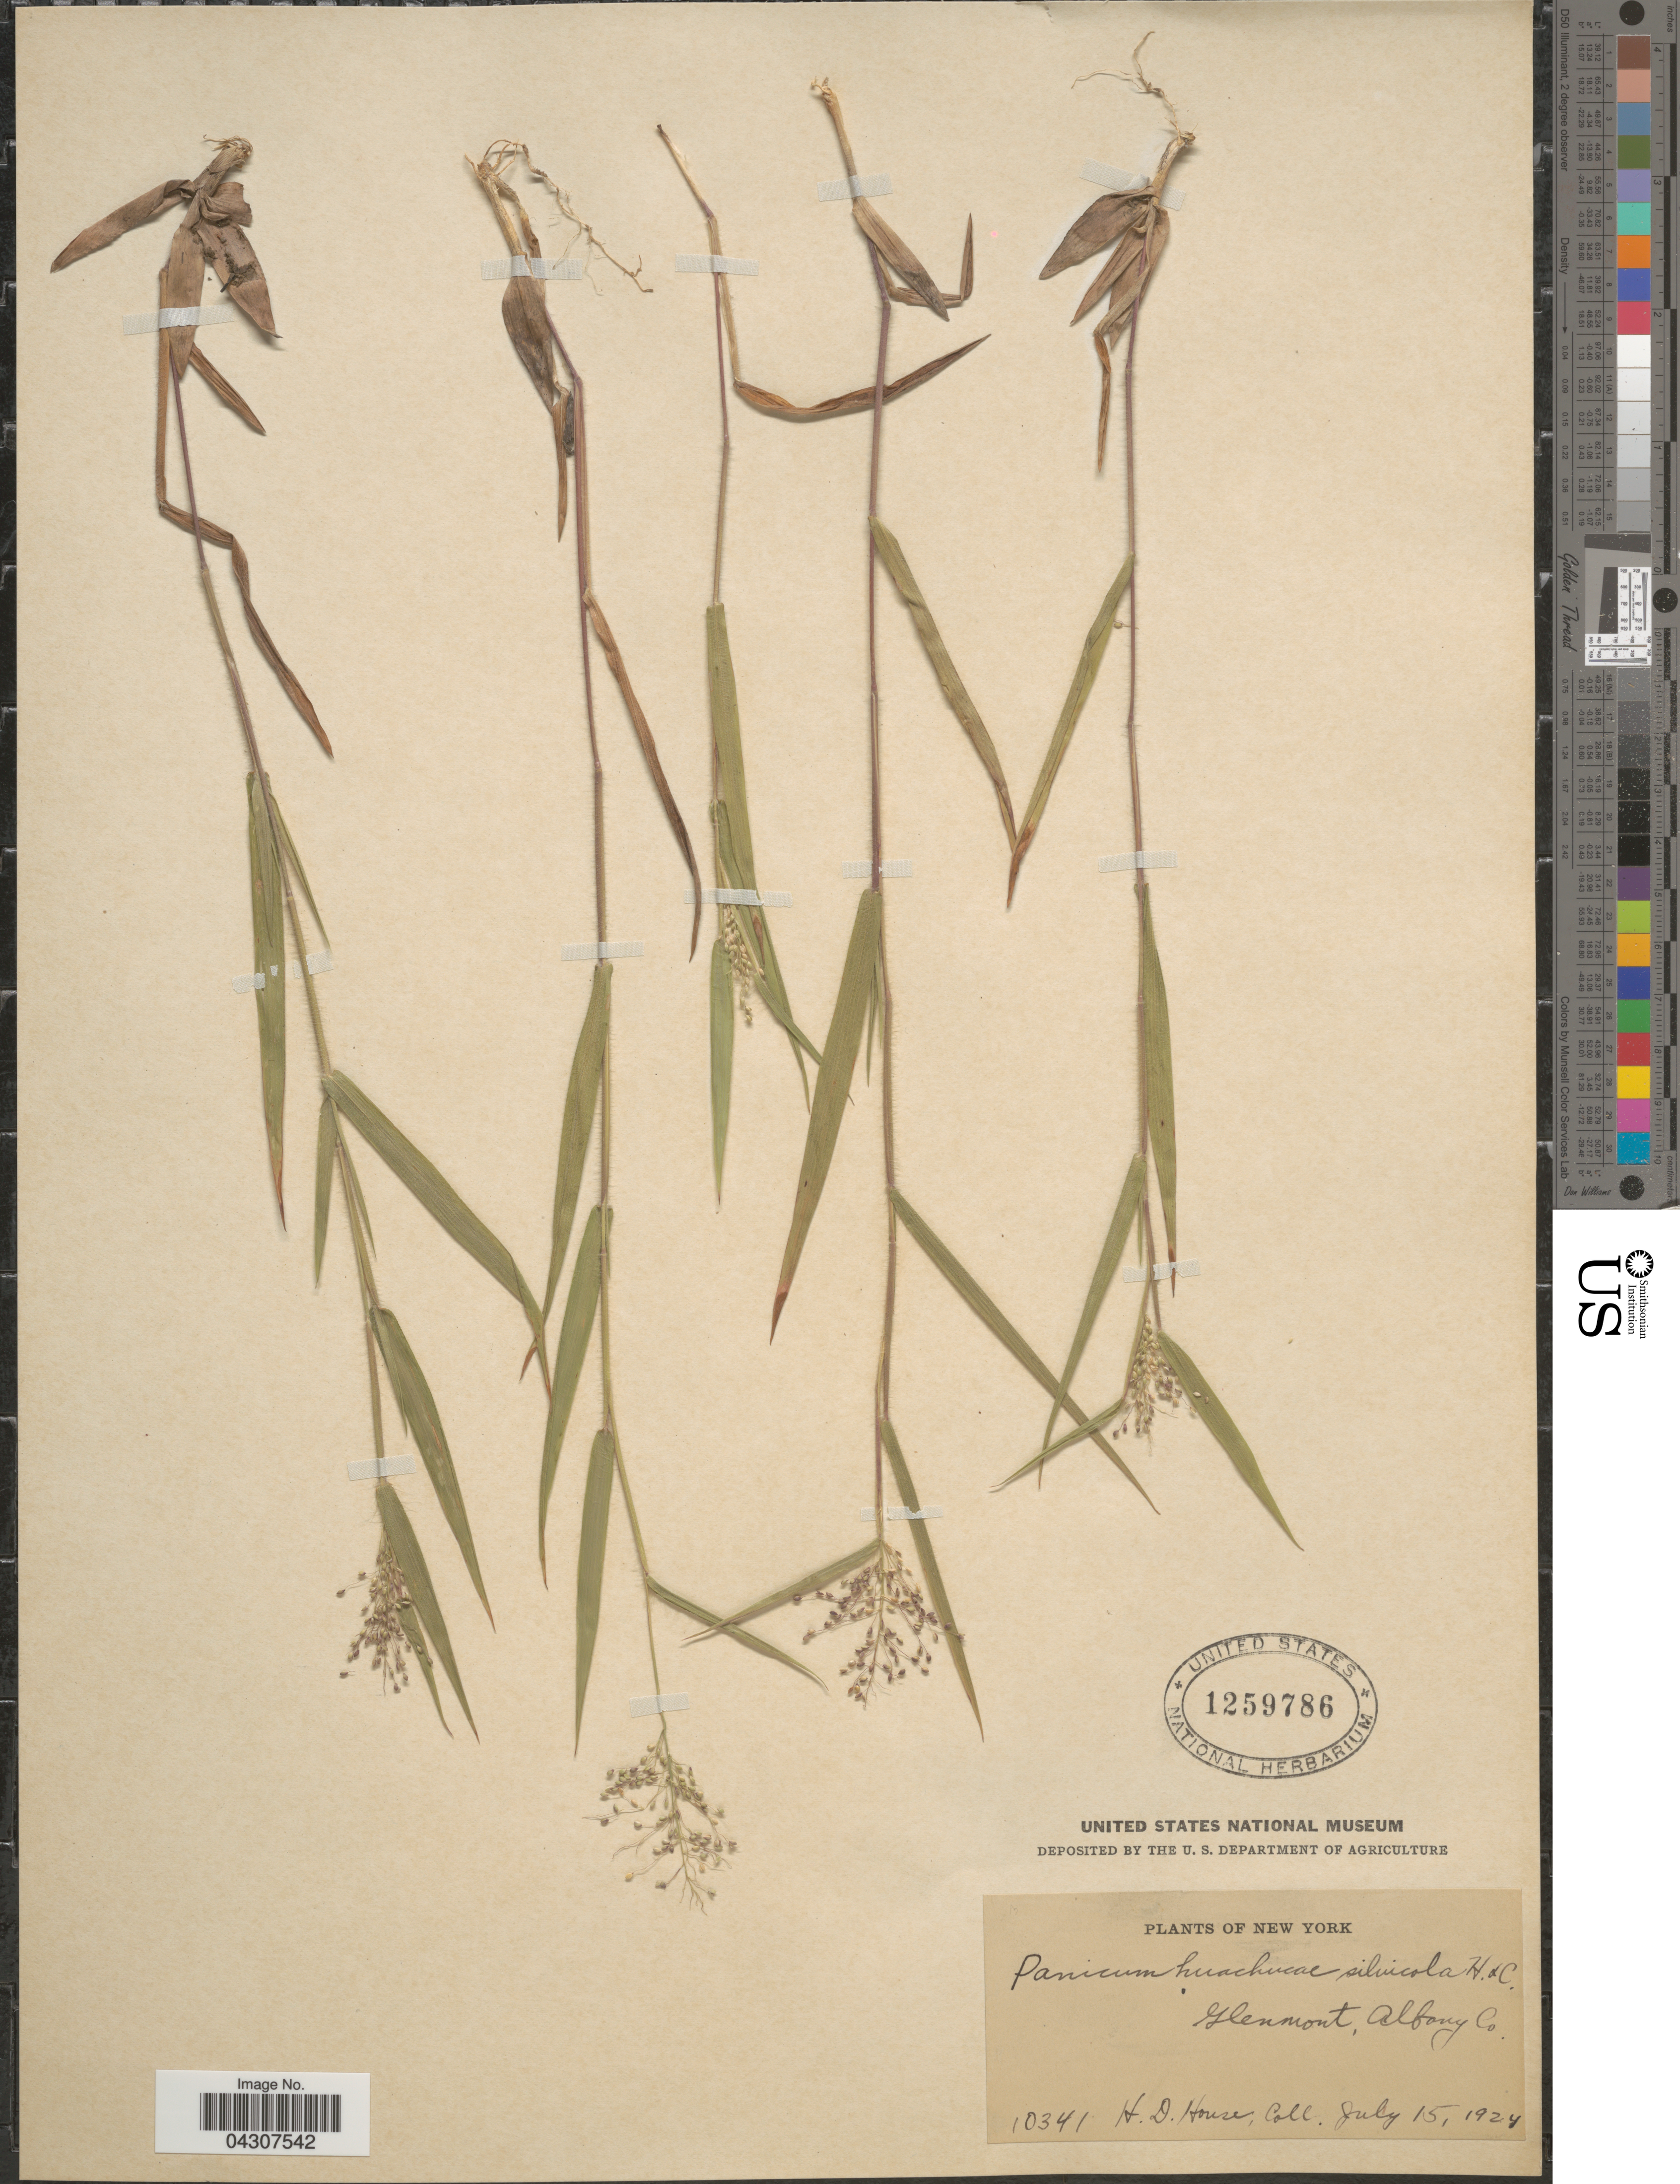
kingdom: Plantae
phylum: Tracheophyta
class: Liliopsida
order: Poales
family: Poaceae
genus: Dichanthelium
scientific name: Dichanthelium acuminatum var. acuminatum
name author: (Sw.) Gould & C.A. Clark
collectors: H. D. House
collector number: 10341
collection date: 1924-07-15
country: United States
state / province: New York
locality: Glenmont, Abany Co.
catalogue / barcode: US 1259786